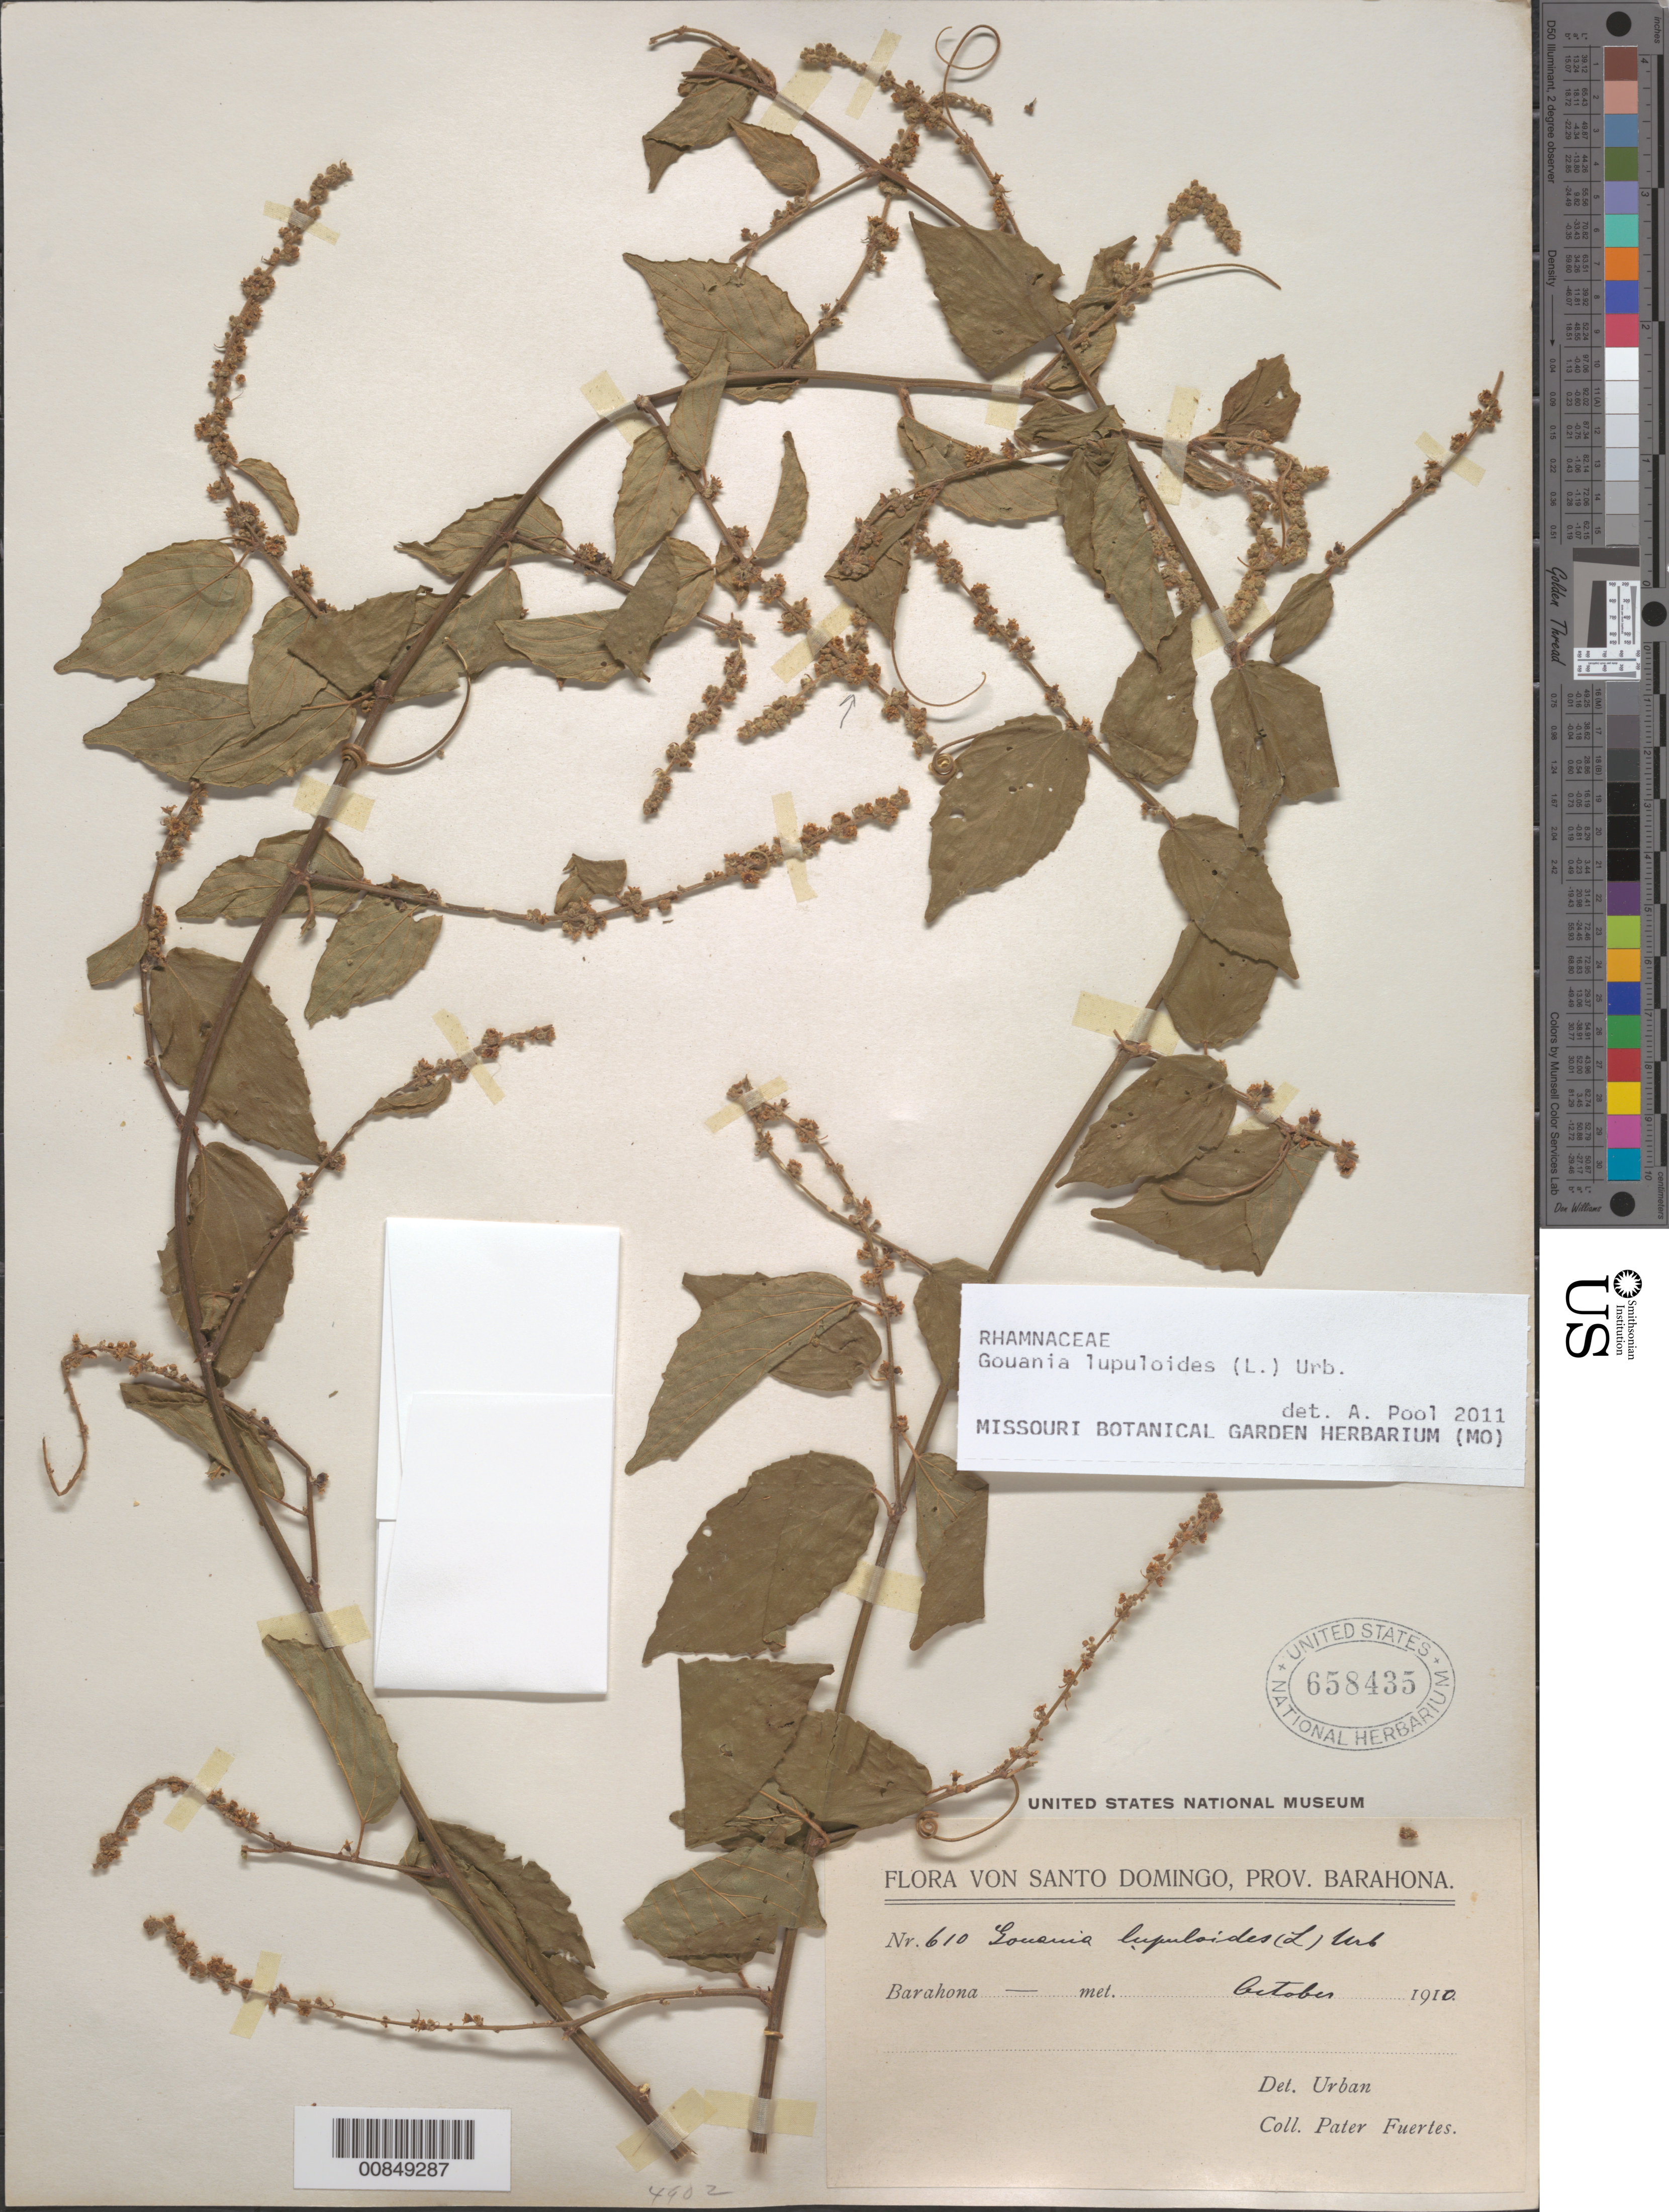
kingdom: Plantae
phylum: Tracheophyta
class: Magnoliopsida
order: Rosales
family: Rhamnaceae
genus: Gouania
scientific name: Gouania lupuloides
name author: (L.) Urb.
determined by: Pool, A., (MO), Missouri Botanical Garden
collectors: M. D. Fuertes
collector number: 610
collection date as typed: Oct 1910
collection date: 1910-10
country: Dominican Republic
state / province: Barahona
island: Hispaniola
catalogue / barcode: US 658435